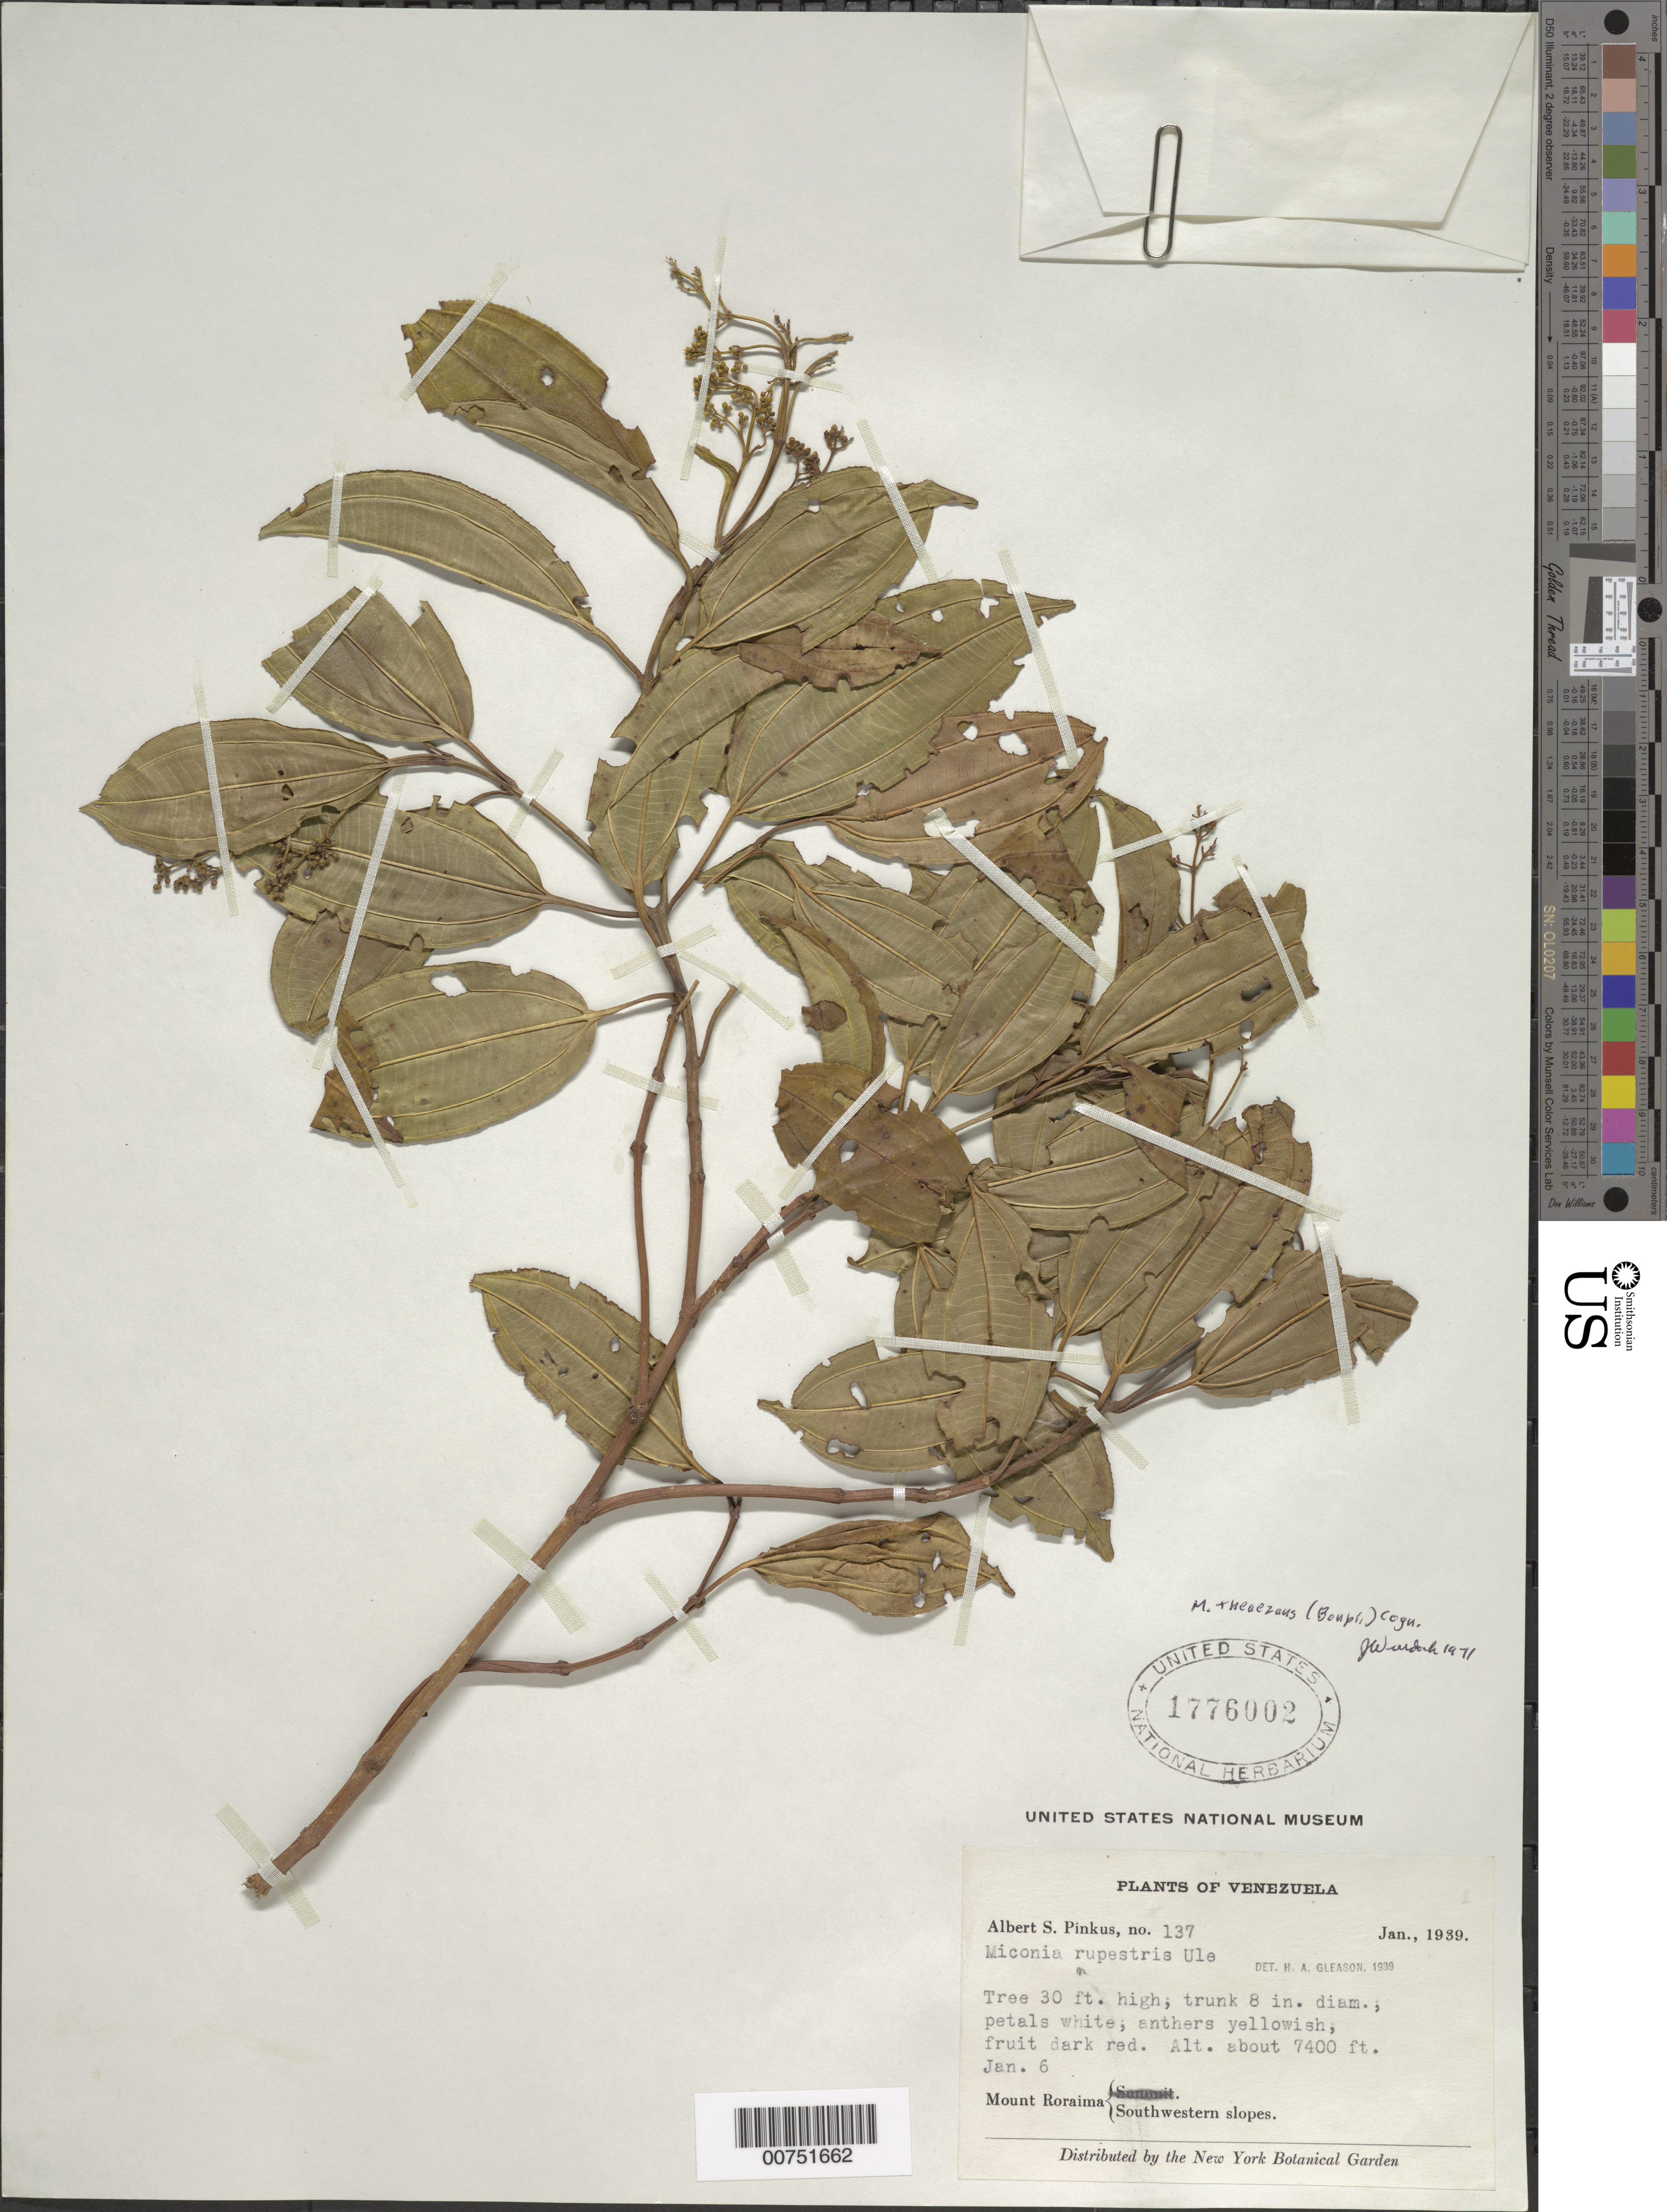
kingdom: Plantae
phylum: Tracheophyta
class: Magnoliopsida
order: Myrtales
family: Melastomataceae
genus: Miconia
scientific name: Miconia theizans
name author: (Bonpl.) Cogn.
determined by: Wurdack, John J., (US), US (UNITED STATES)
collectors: A. Pinkus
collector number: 137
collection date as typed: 6-Jan-39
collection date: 1939-01-06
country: Venezuela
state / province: Bolívar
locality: Mt. Roraima, SW slopes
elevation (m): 2256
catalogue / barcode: US 1776002